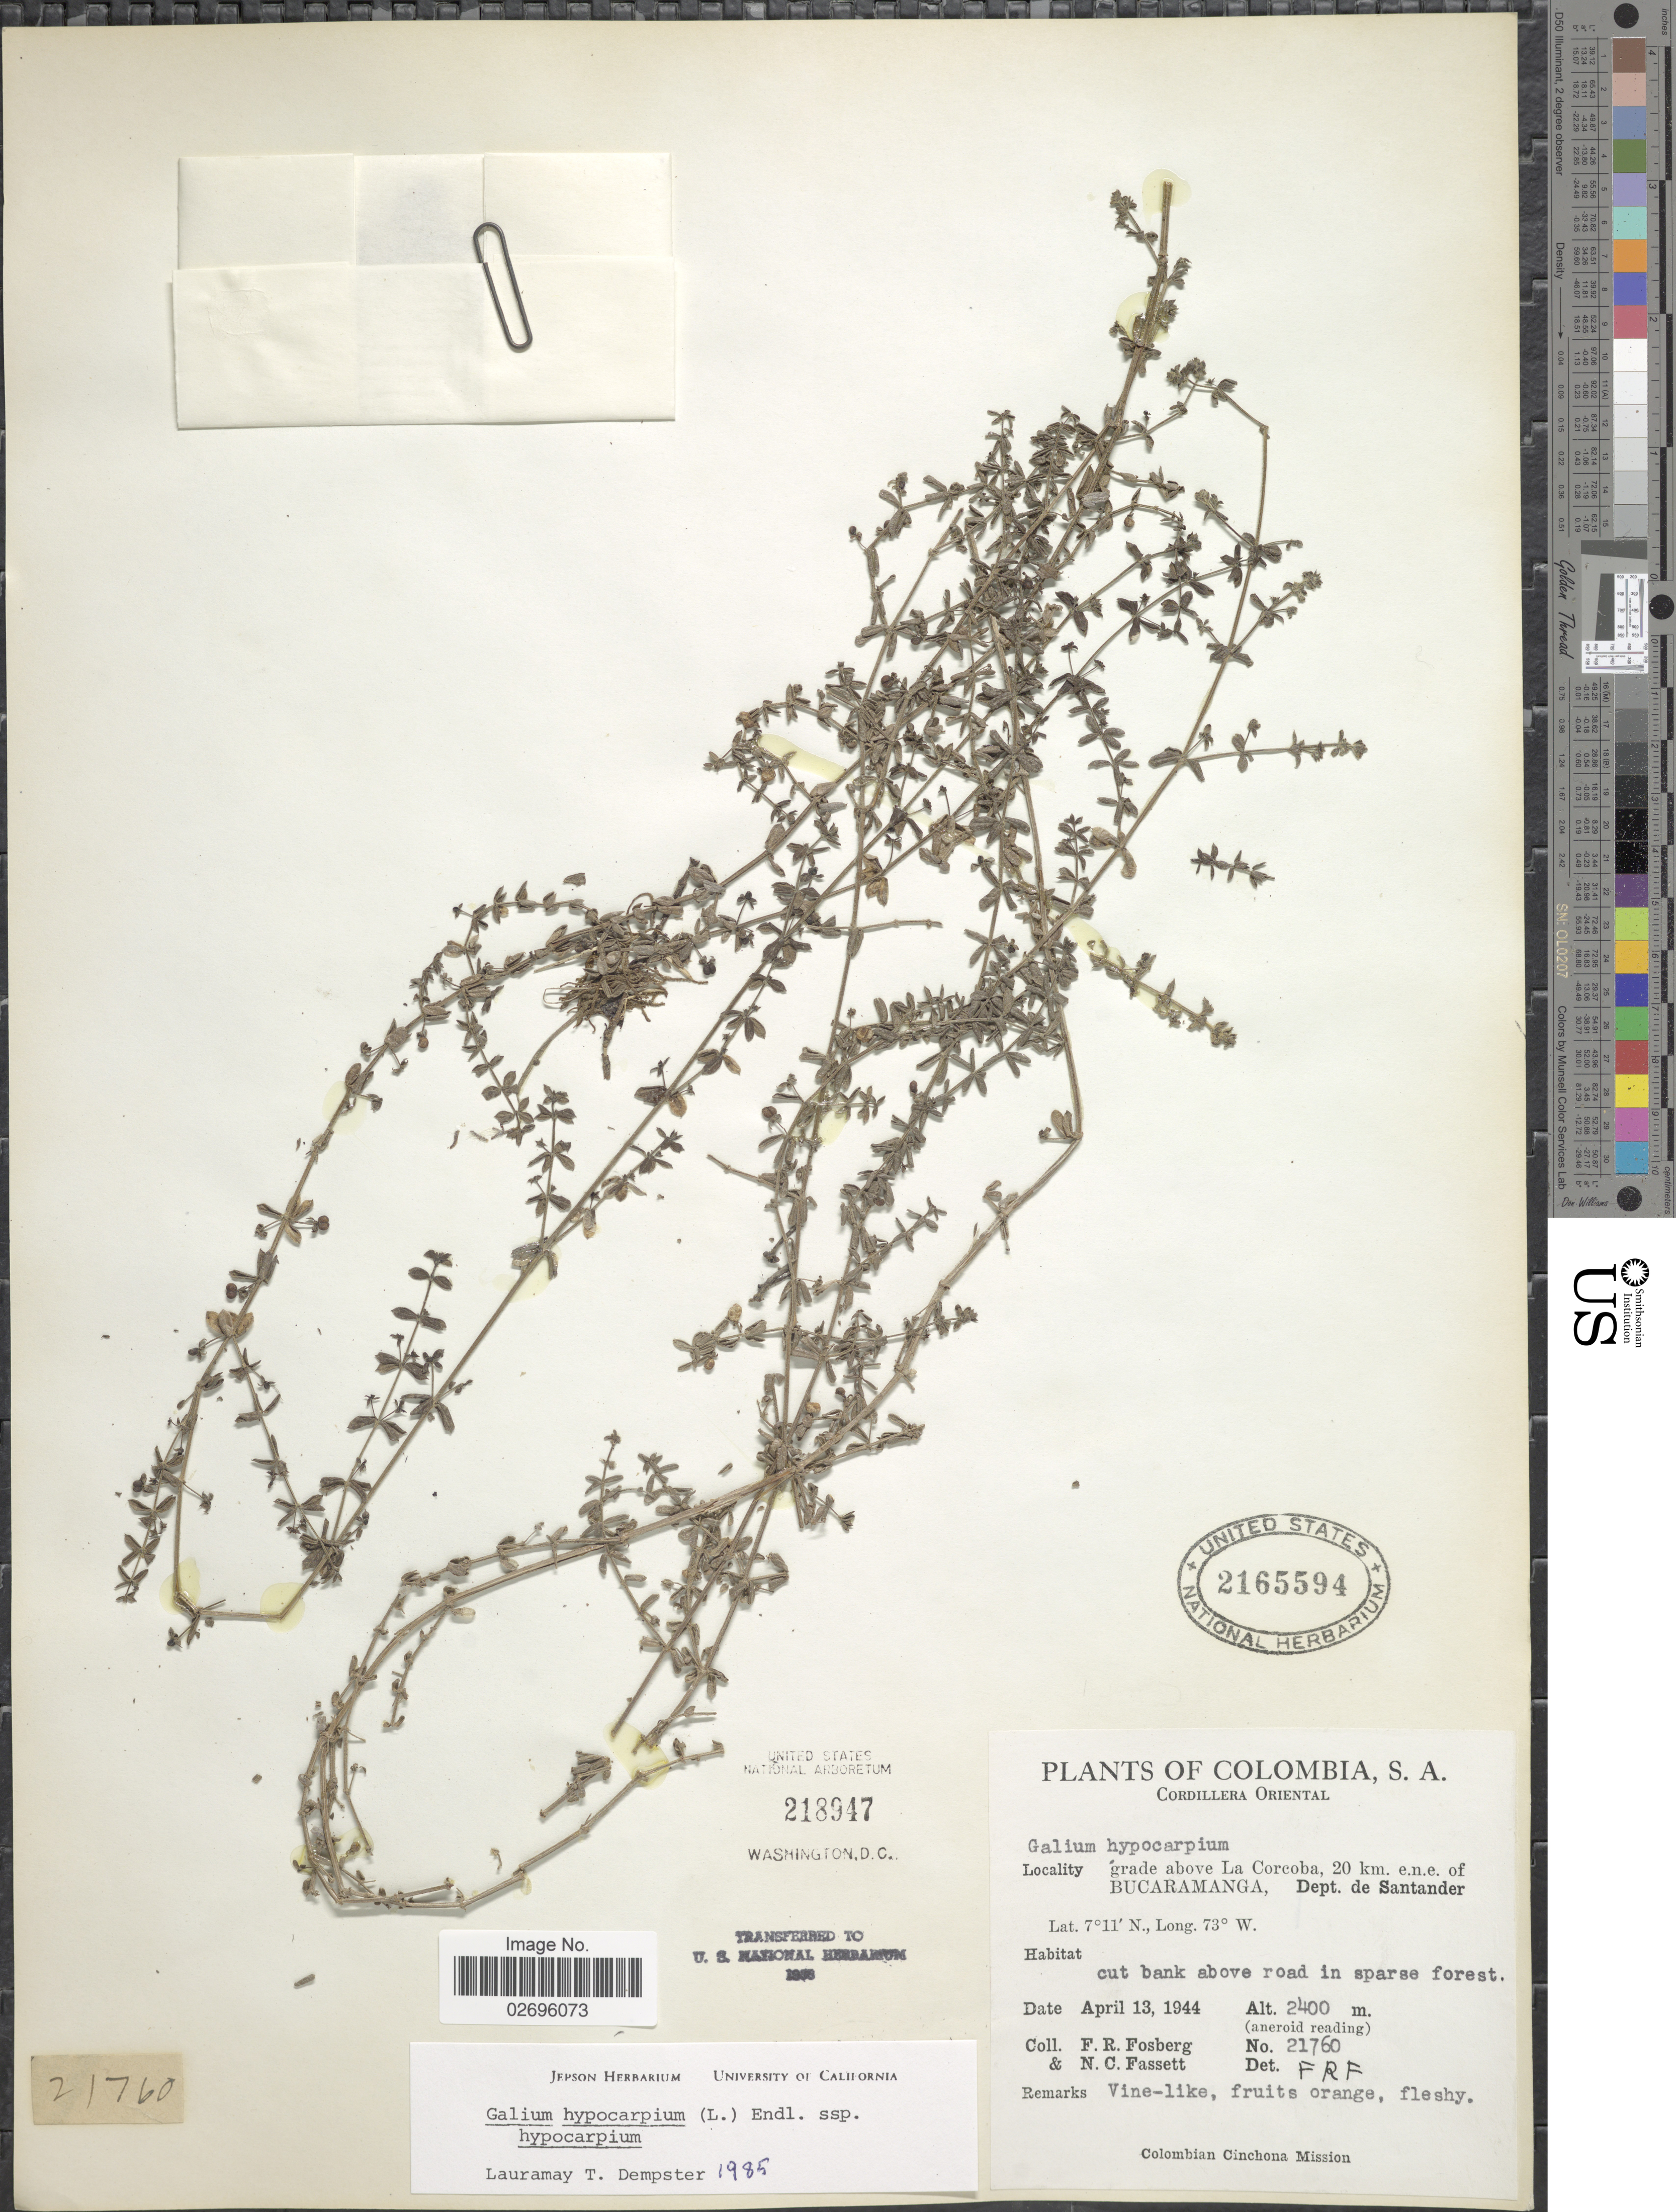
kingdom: Plantae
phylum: Tracheophyta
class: Magnoliopsida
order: Gentianales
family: Rubiaceae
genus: Galium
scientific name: Galium hypocarpium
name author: (L.) Endl. ex Griseb.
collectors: F. R. Fosberg & N. C. Fassett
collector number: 21760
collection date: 1944-04-13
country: Colombia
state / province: Santander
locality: Cordillera Oriental. Grade above La Corcoba, 20 km. e.n.e. of Bucaramanga, Dept. de Santander.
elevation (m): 2400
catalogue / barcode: US 2165594